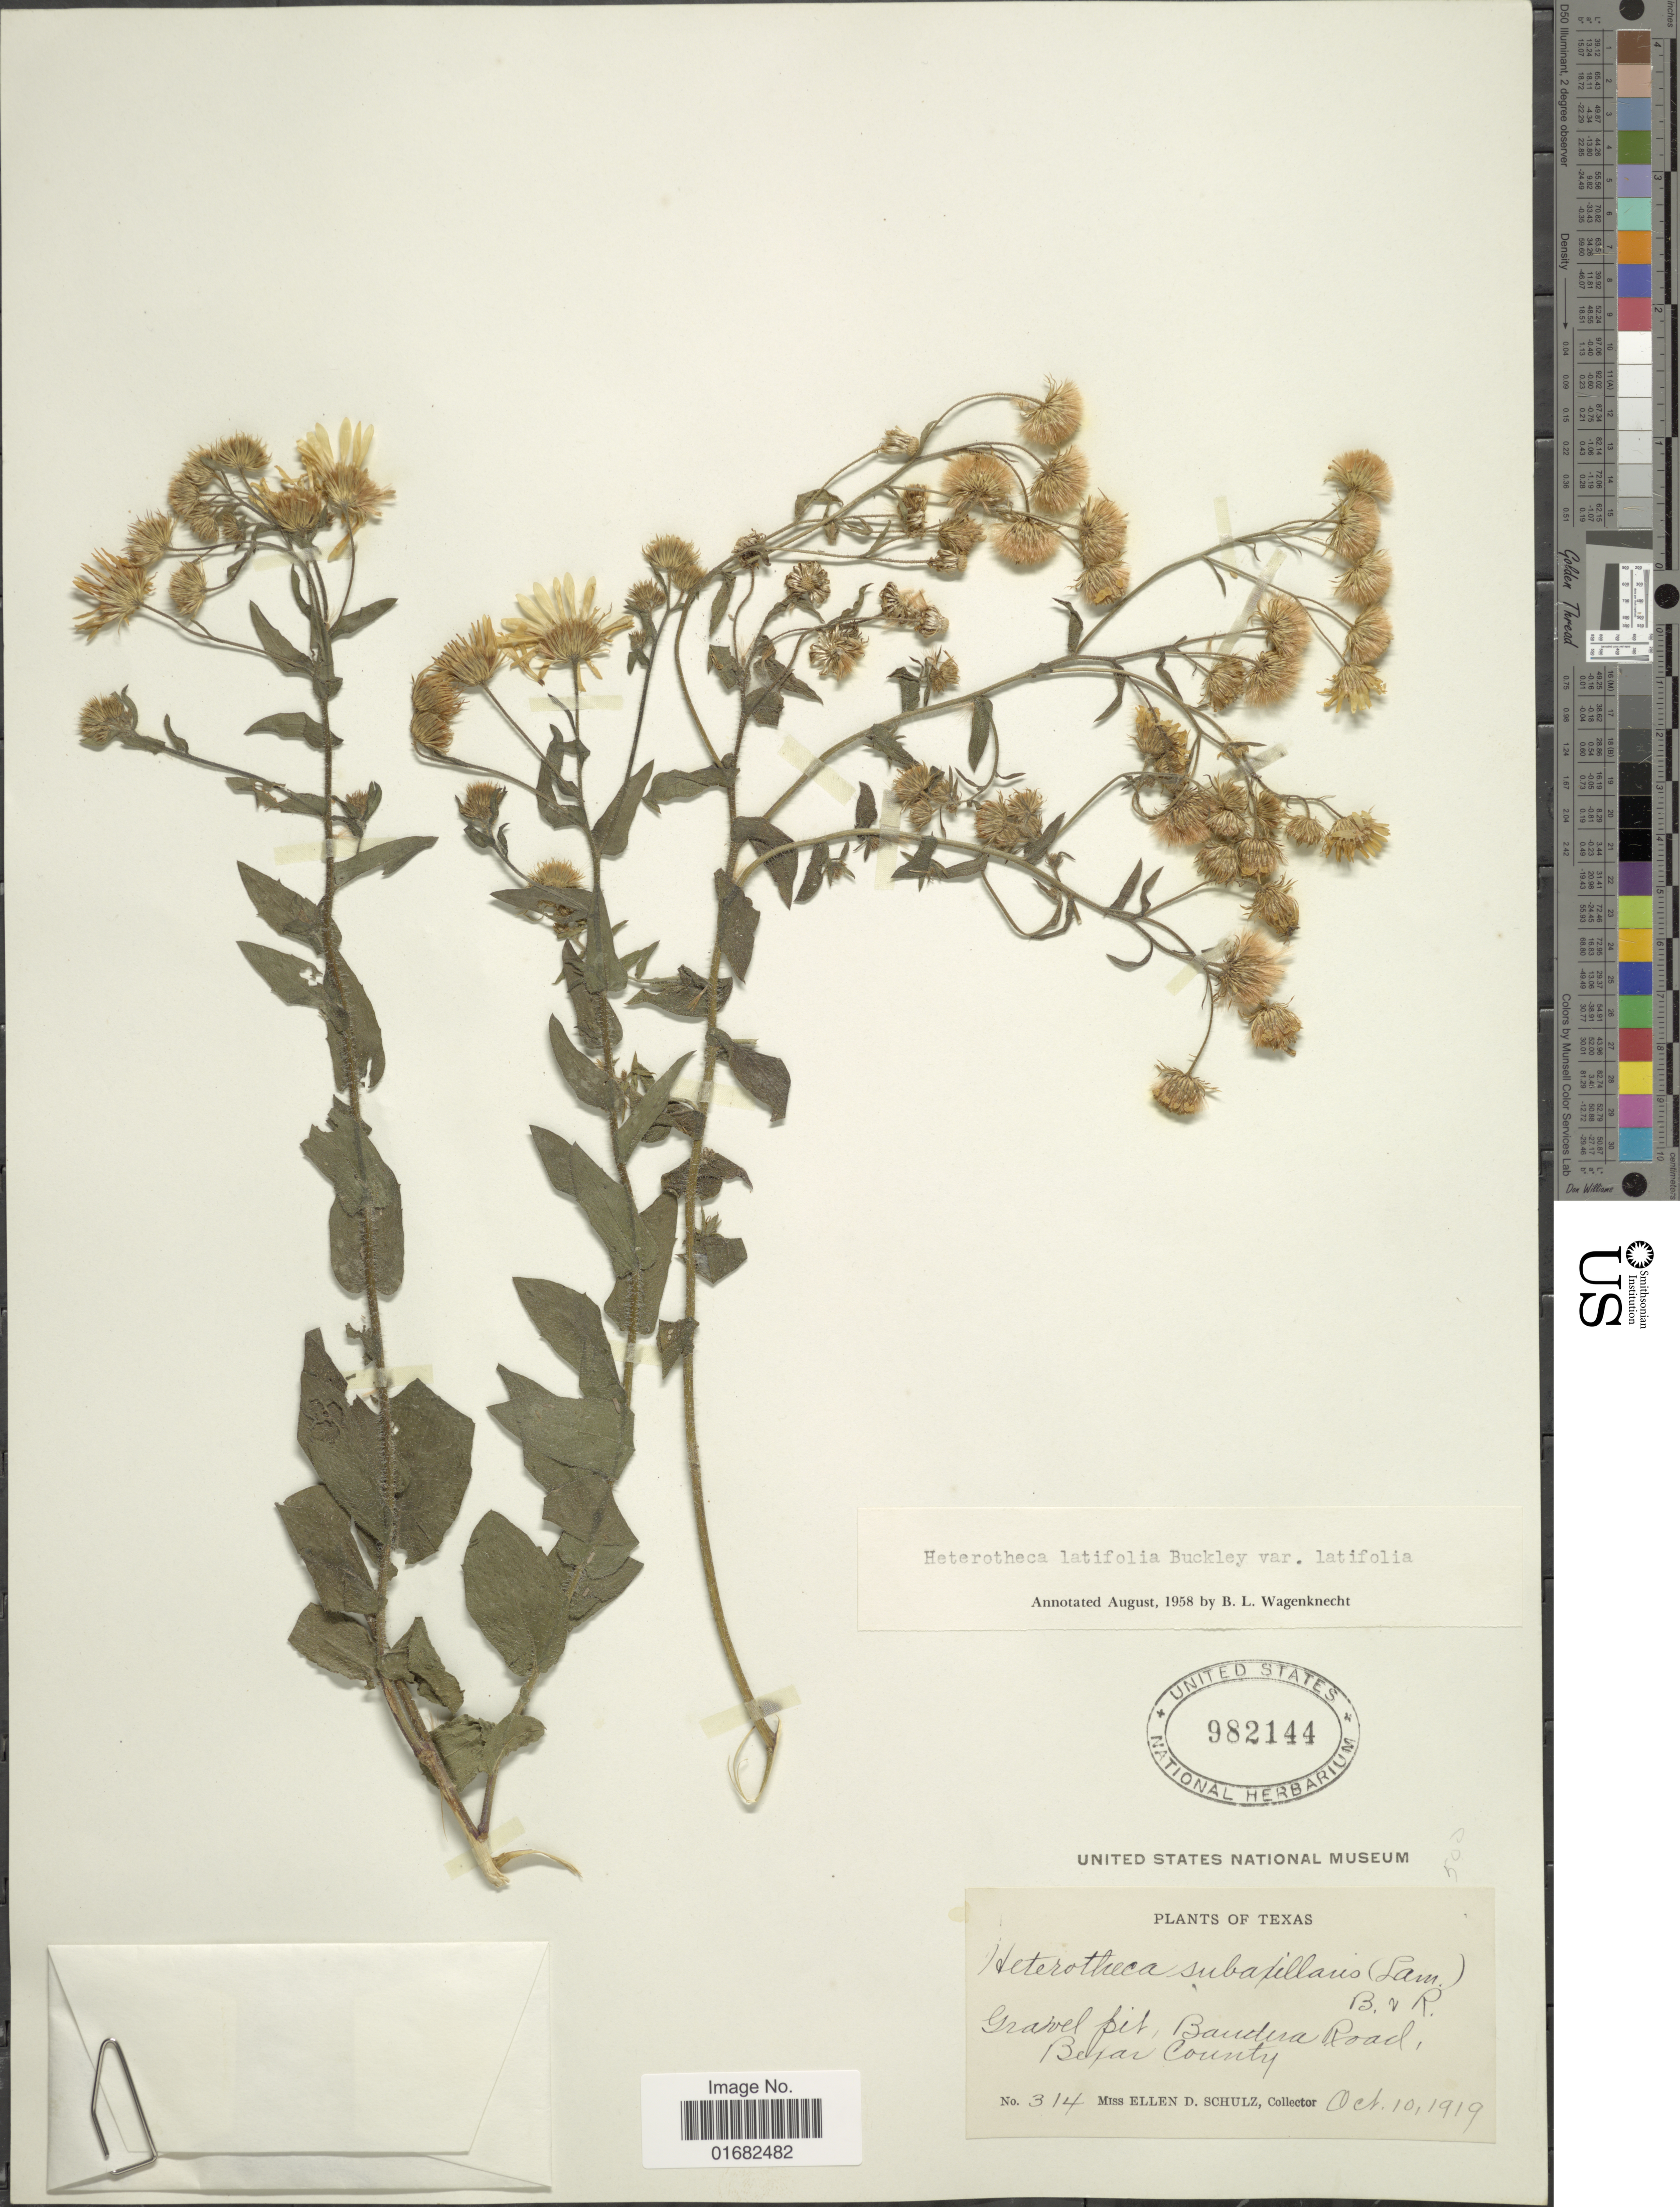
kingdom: Plantae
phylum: Tracheophyta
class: Magnoliopsida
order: Asterales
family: Asteraceae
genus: Heterotheca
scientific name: Heterotheca latifolia var. latifolia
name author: Buckley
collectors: E. D. Schulz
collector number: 314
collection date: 1919-10-10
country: United States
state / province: Texas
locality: Bandera Road, Bexar County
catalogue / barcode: US 982144